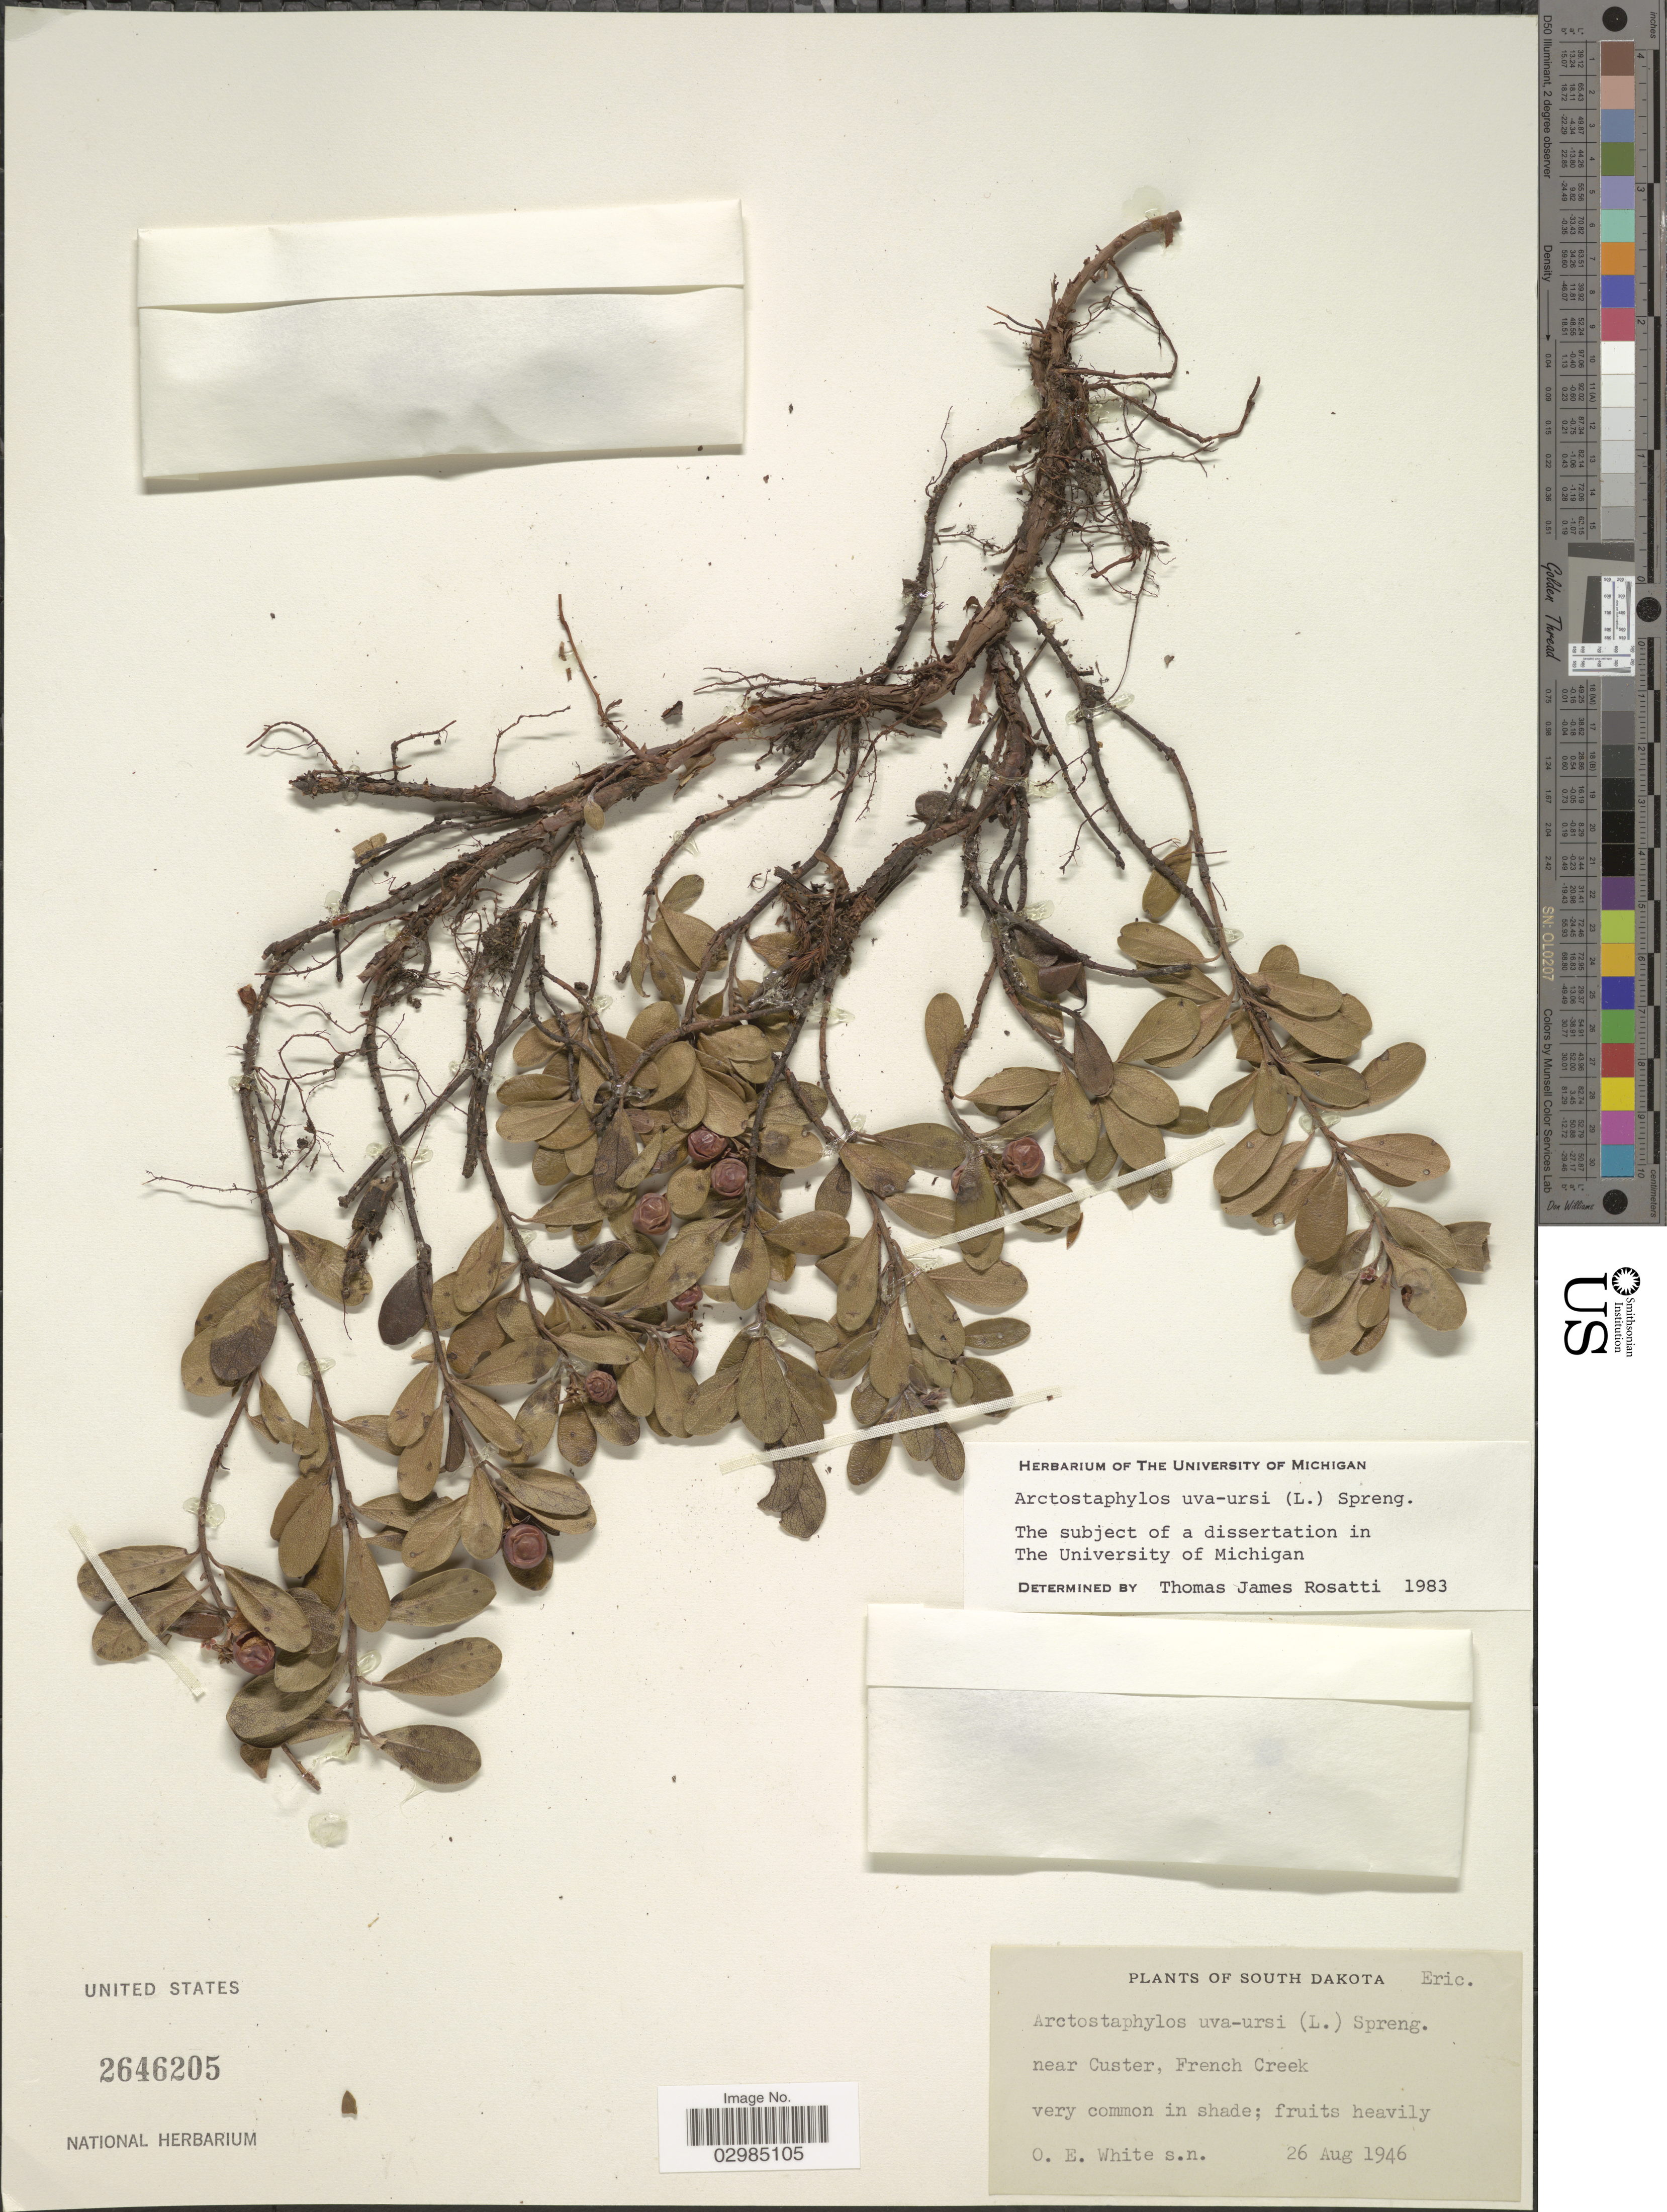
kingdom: Plantae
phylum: Tracheophyta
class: Magnoliopsida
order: Ericales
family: Ericaceae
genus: Arctostaphylos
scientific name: Arctostaphylos uva-ursi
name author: (L.) Spreng.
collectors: O. E. White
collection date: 1946-08-26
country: United States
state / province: South Dakota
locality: Near Custer, French Creek.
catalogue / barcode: US 2646205